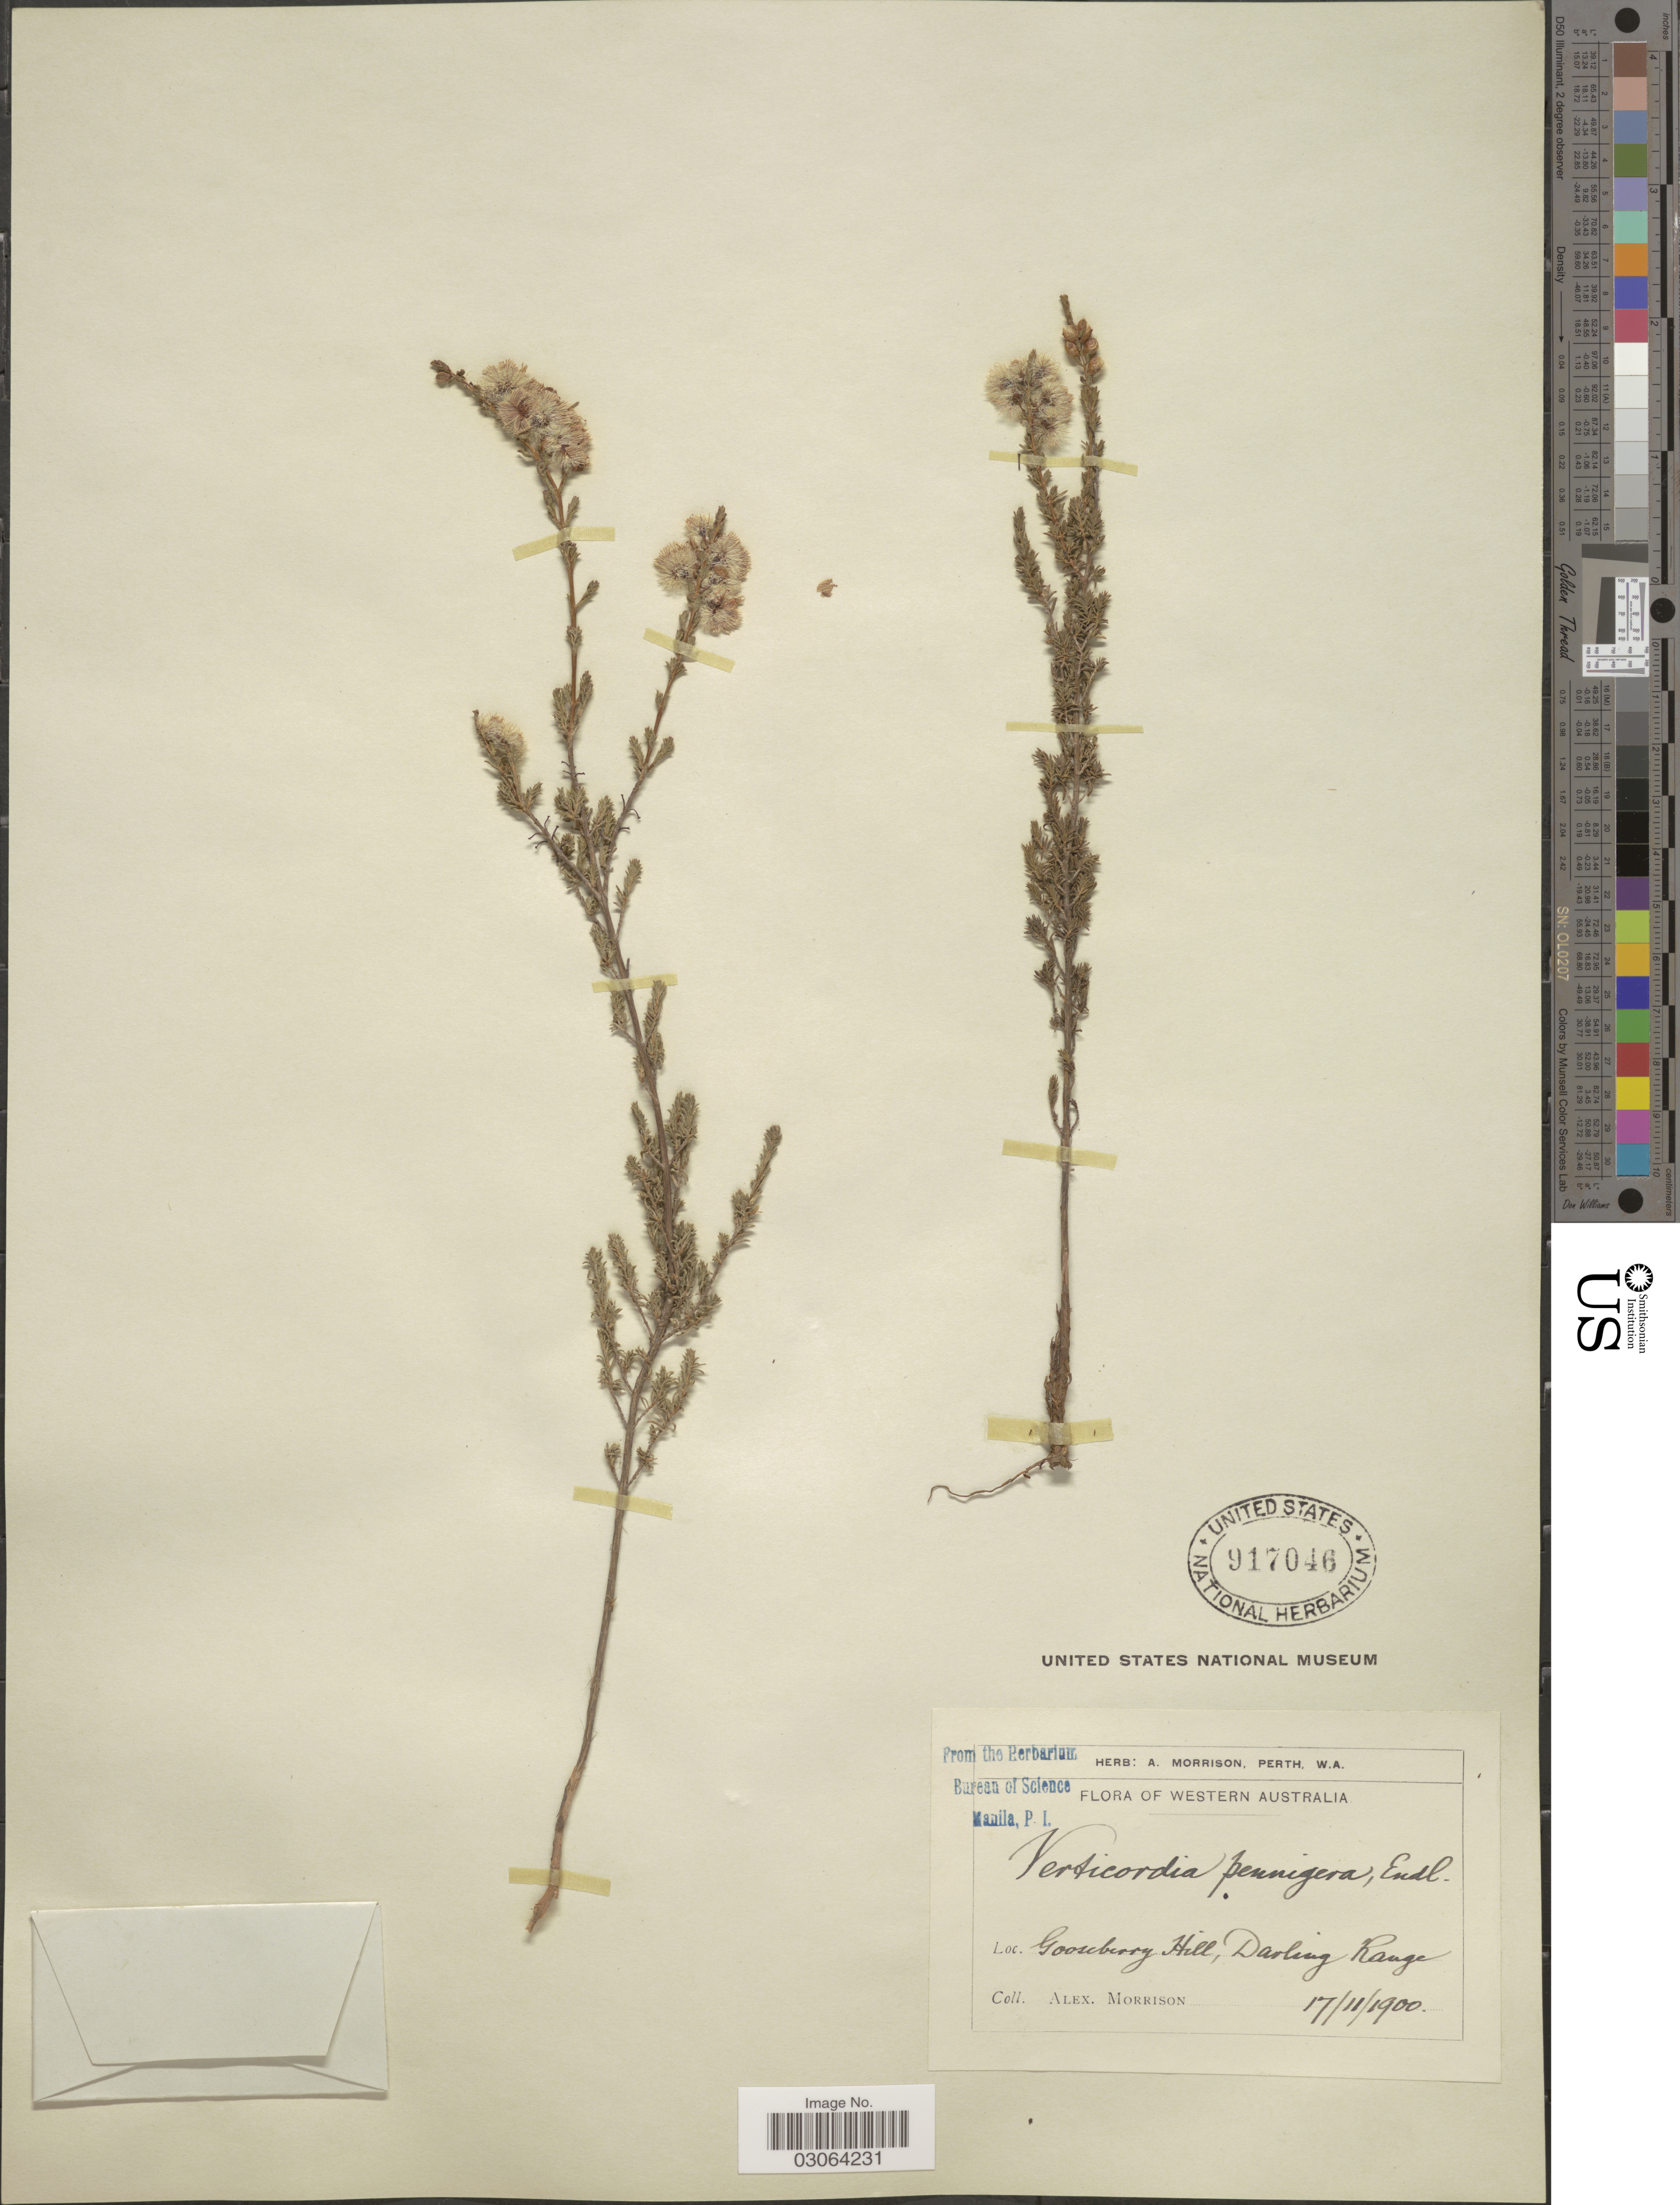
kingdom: Plantae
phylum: Tracheophyta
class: Magnoliopsida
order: Myrtales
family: Myrtaceae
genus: Verticordia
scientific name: Verticordia pennigera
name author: Endl.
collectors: A. Morrison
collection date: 1900-11-17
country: Australia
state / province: Western Australia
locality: Gooseberry Hill, Darling Range.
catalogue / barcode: US 917046